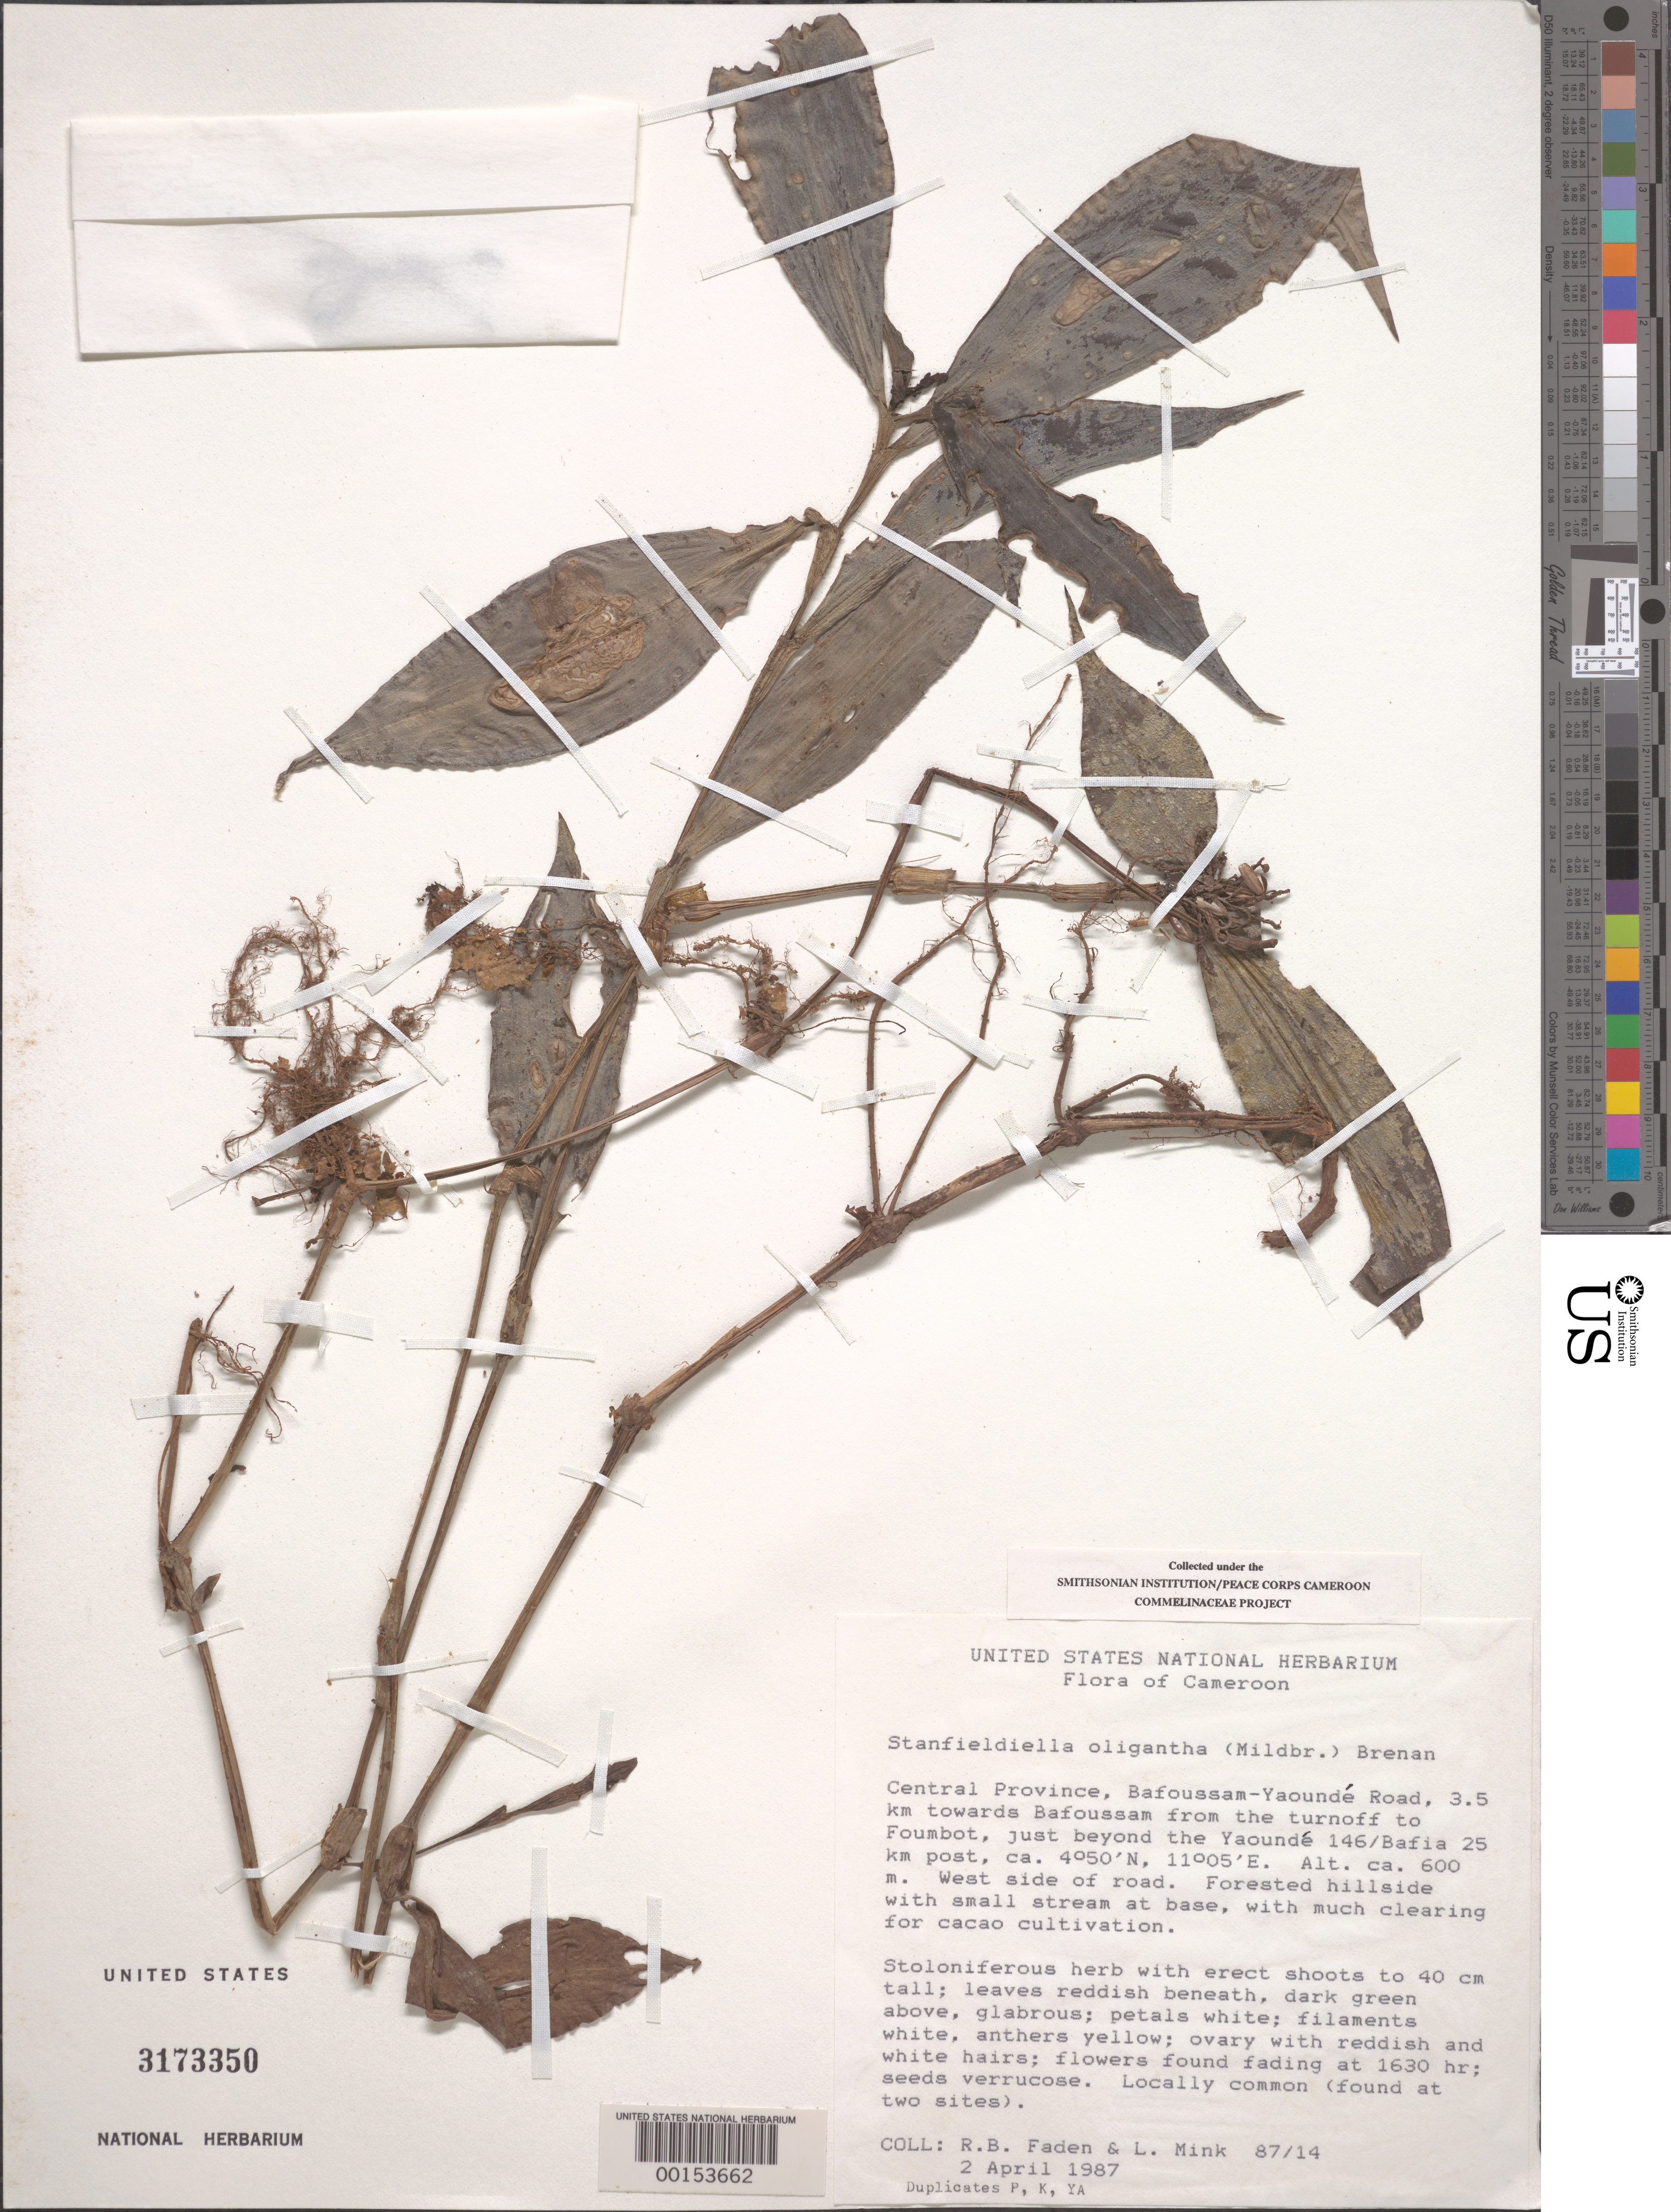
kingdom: Plantae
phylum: Tracheophyta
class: Liliopsida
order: Commelinales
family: Commelinaceae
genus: Stanfieldiella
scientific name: Stanfieldiella oligantha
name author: (Mildbr.) Brenan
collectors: R. B. Faden & L. Mink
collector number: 97/14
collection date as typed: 02 Apr 1987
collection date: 1987-04-02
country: Cameroon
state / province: Centre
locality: Bafoussam-yaounde road, 3.5 km towards bafoussam from turnoff to foumbot, just beyond yaounde 146/bafia 25 km post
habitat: Forested hillside with small stream at base, clearing for cacao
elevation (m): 600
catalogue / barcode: US 3173350